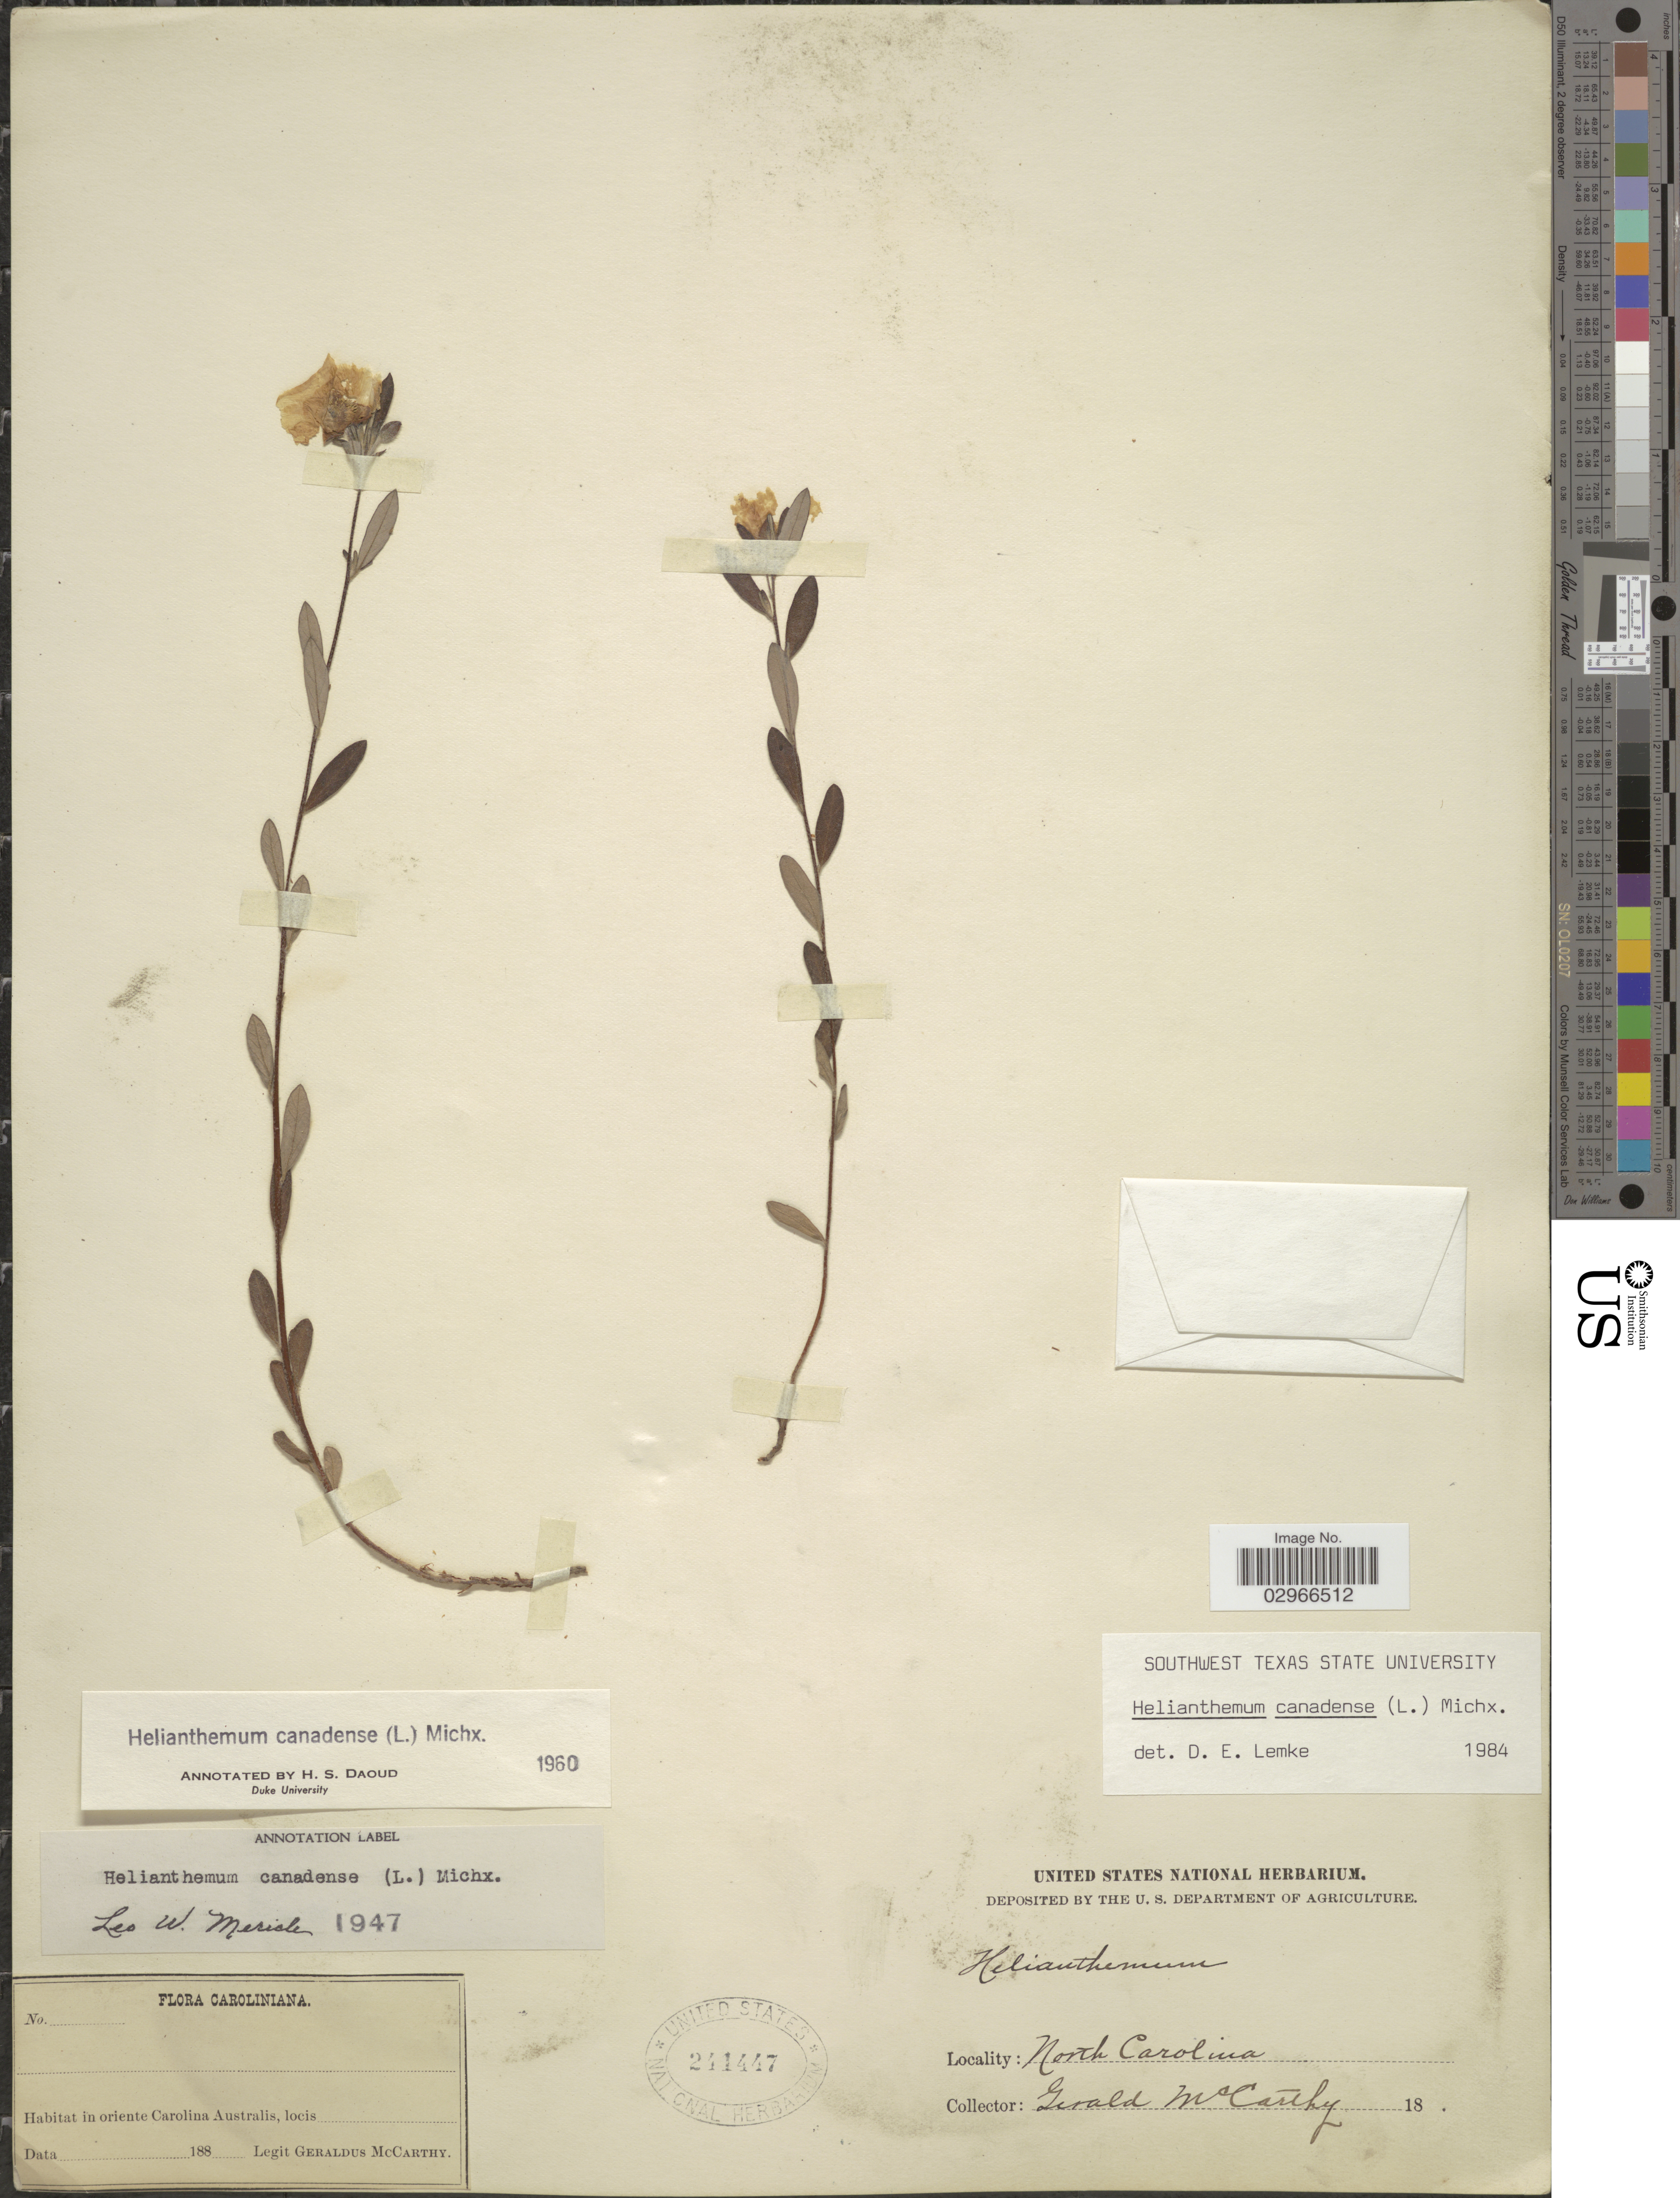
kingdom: Plantae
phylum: Tracheophyta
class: Magnoliopsida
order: Malvales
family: Cistaceae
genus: Helianthemum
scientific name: Helianthemum canadense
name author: (L.) Michx.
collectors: M. McCarthy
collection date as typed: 188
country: United States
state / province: North Carolina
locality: Oriente Caroline Australis.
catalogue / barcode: US 241447